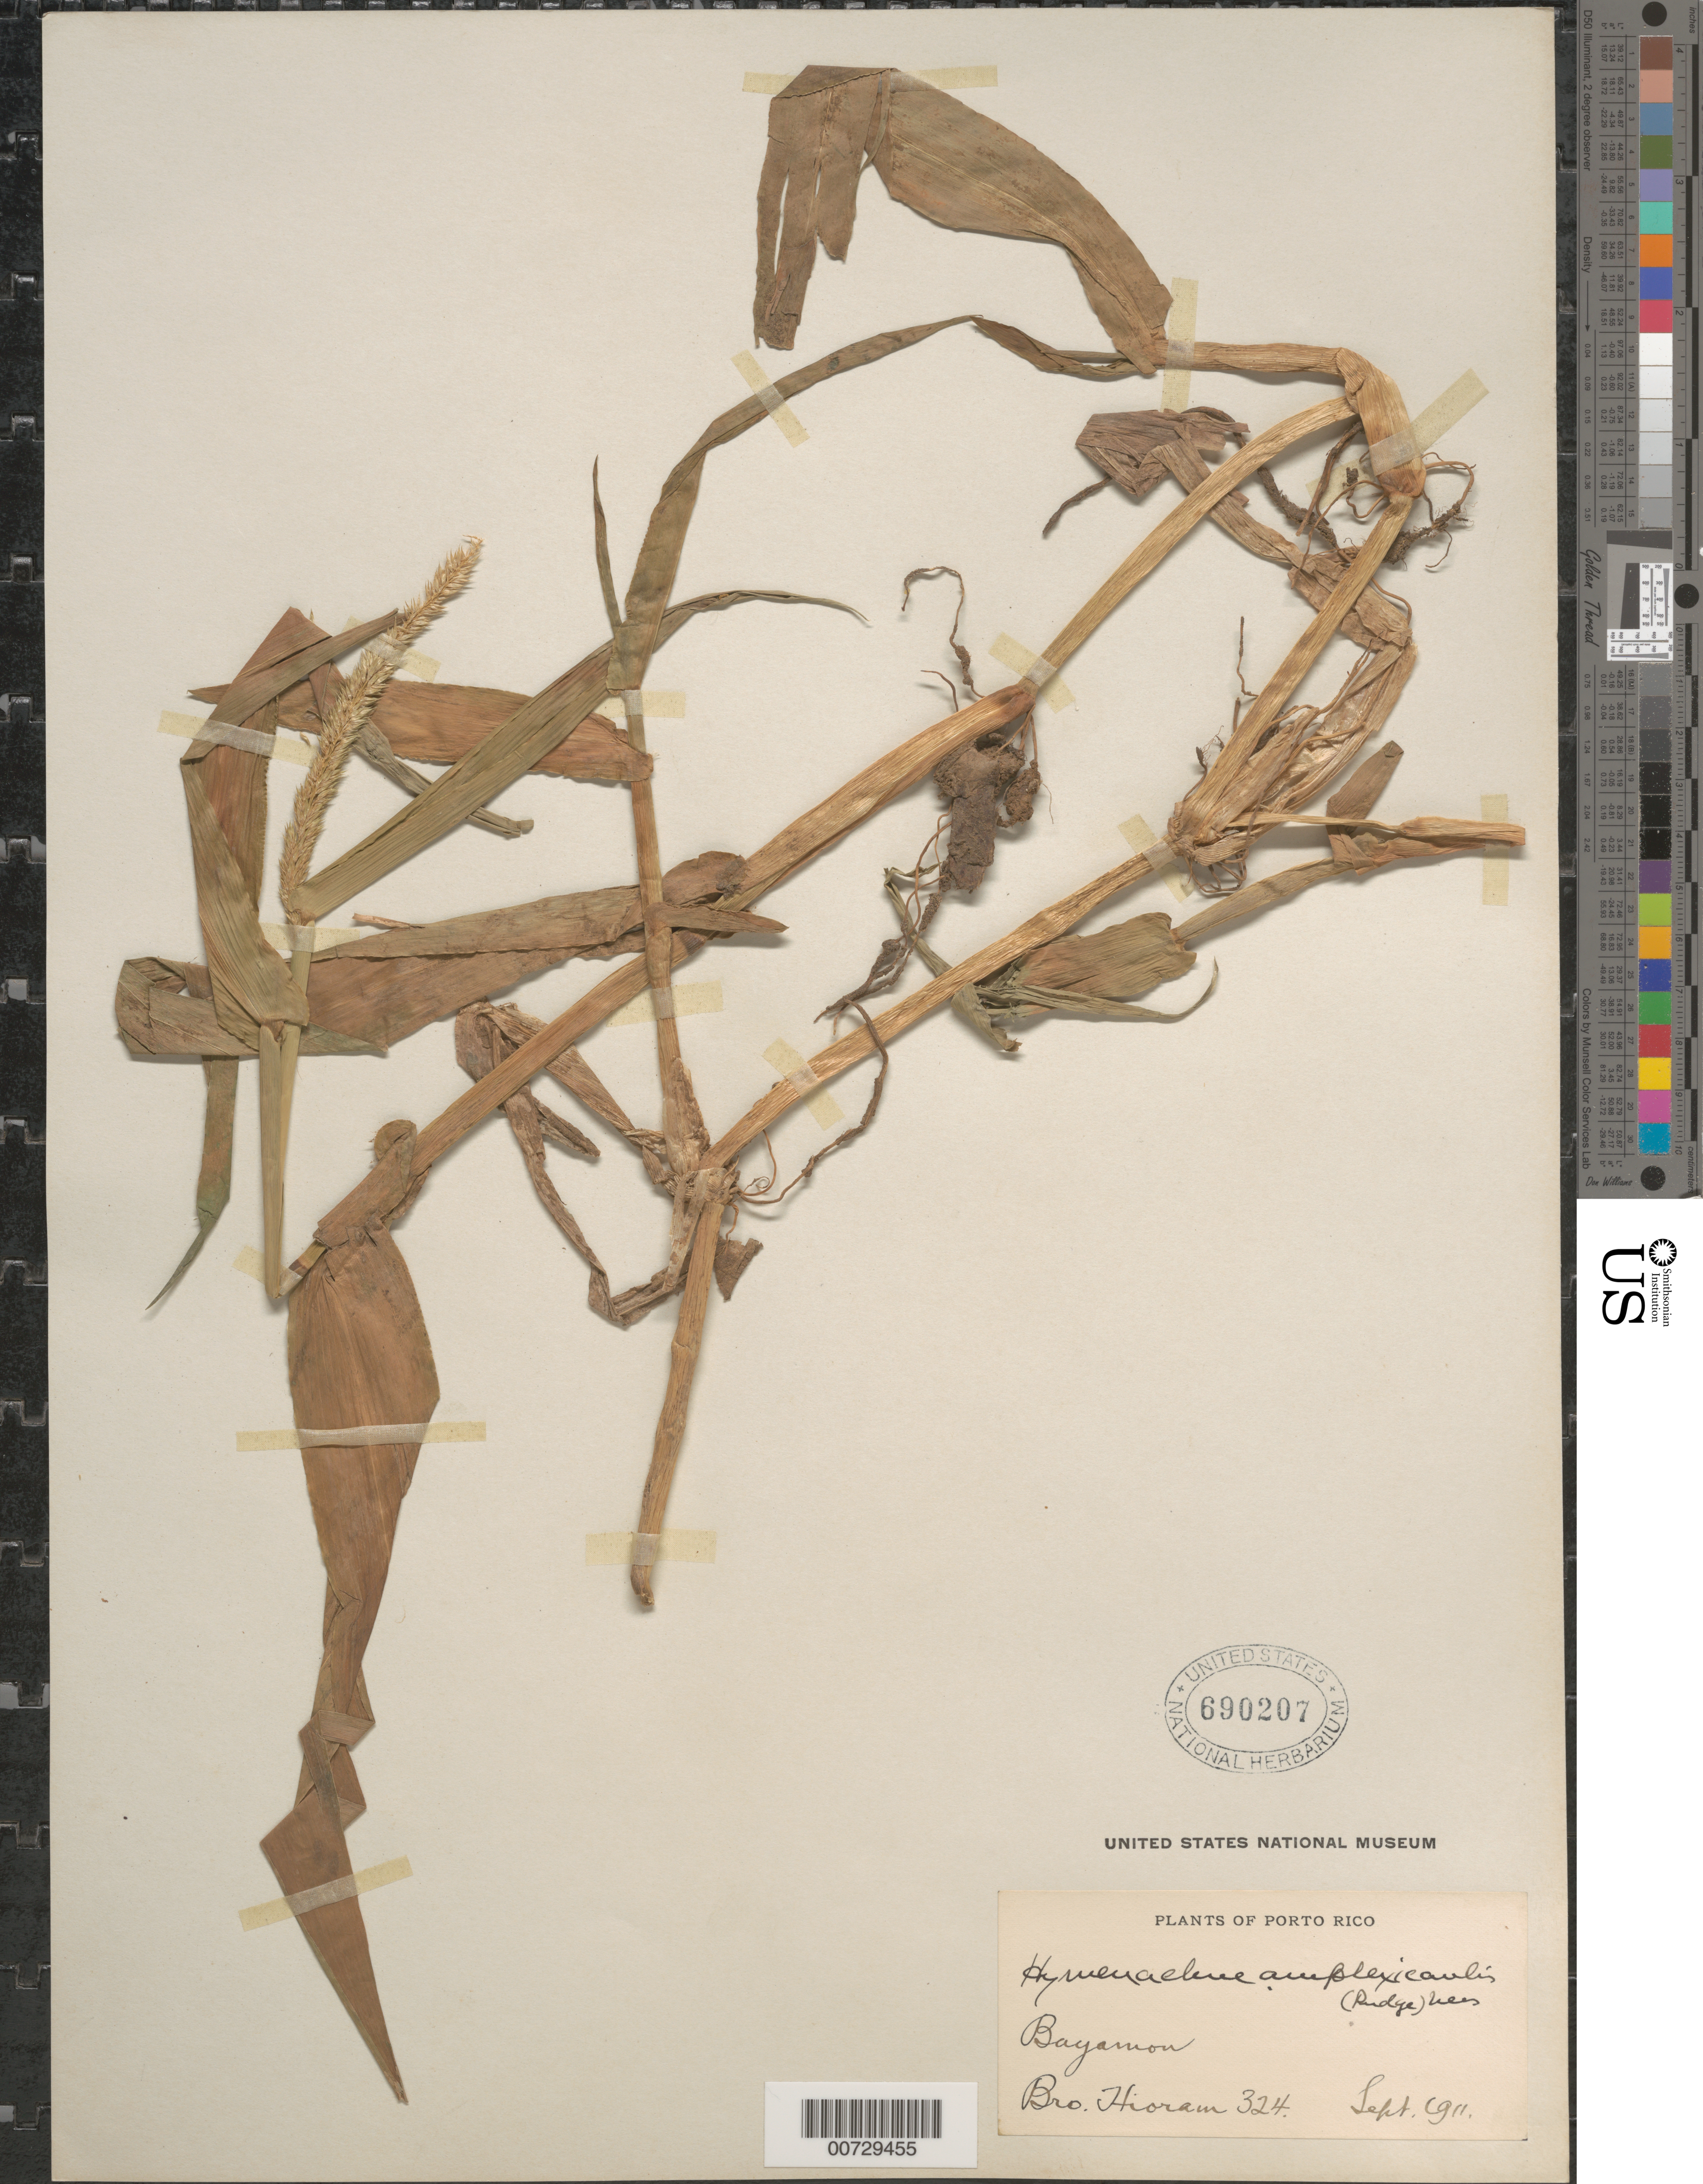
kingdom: Plantae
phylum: Tracheophyta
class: Liliopsida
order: Poales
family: Poaceae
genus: Hymenachne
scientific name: Hymenachne amplexicaulis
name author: (Rudge) Nees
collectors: Bro. Hioram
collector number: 324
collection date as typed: Sep 1911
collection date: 1911-09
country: Puerto Rico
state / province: Bayamón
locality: Bayamon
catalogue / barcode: US 690207